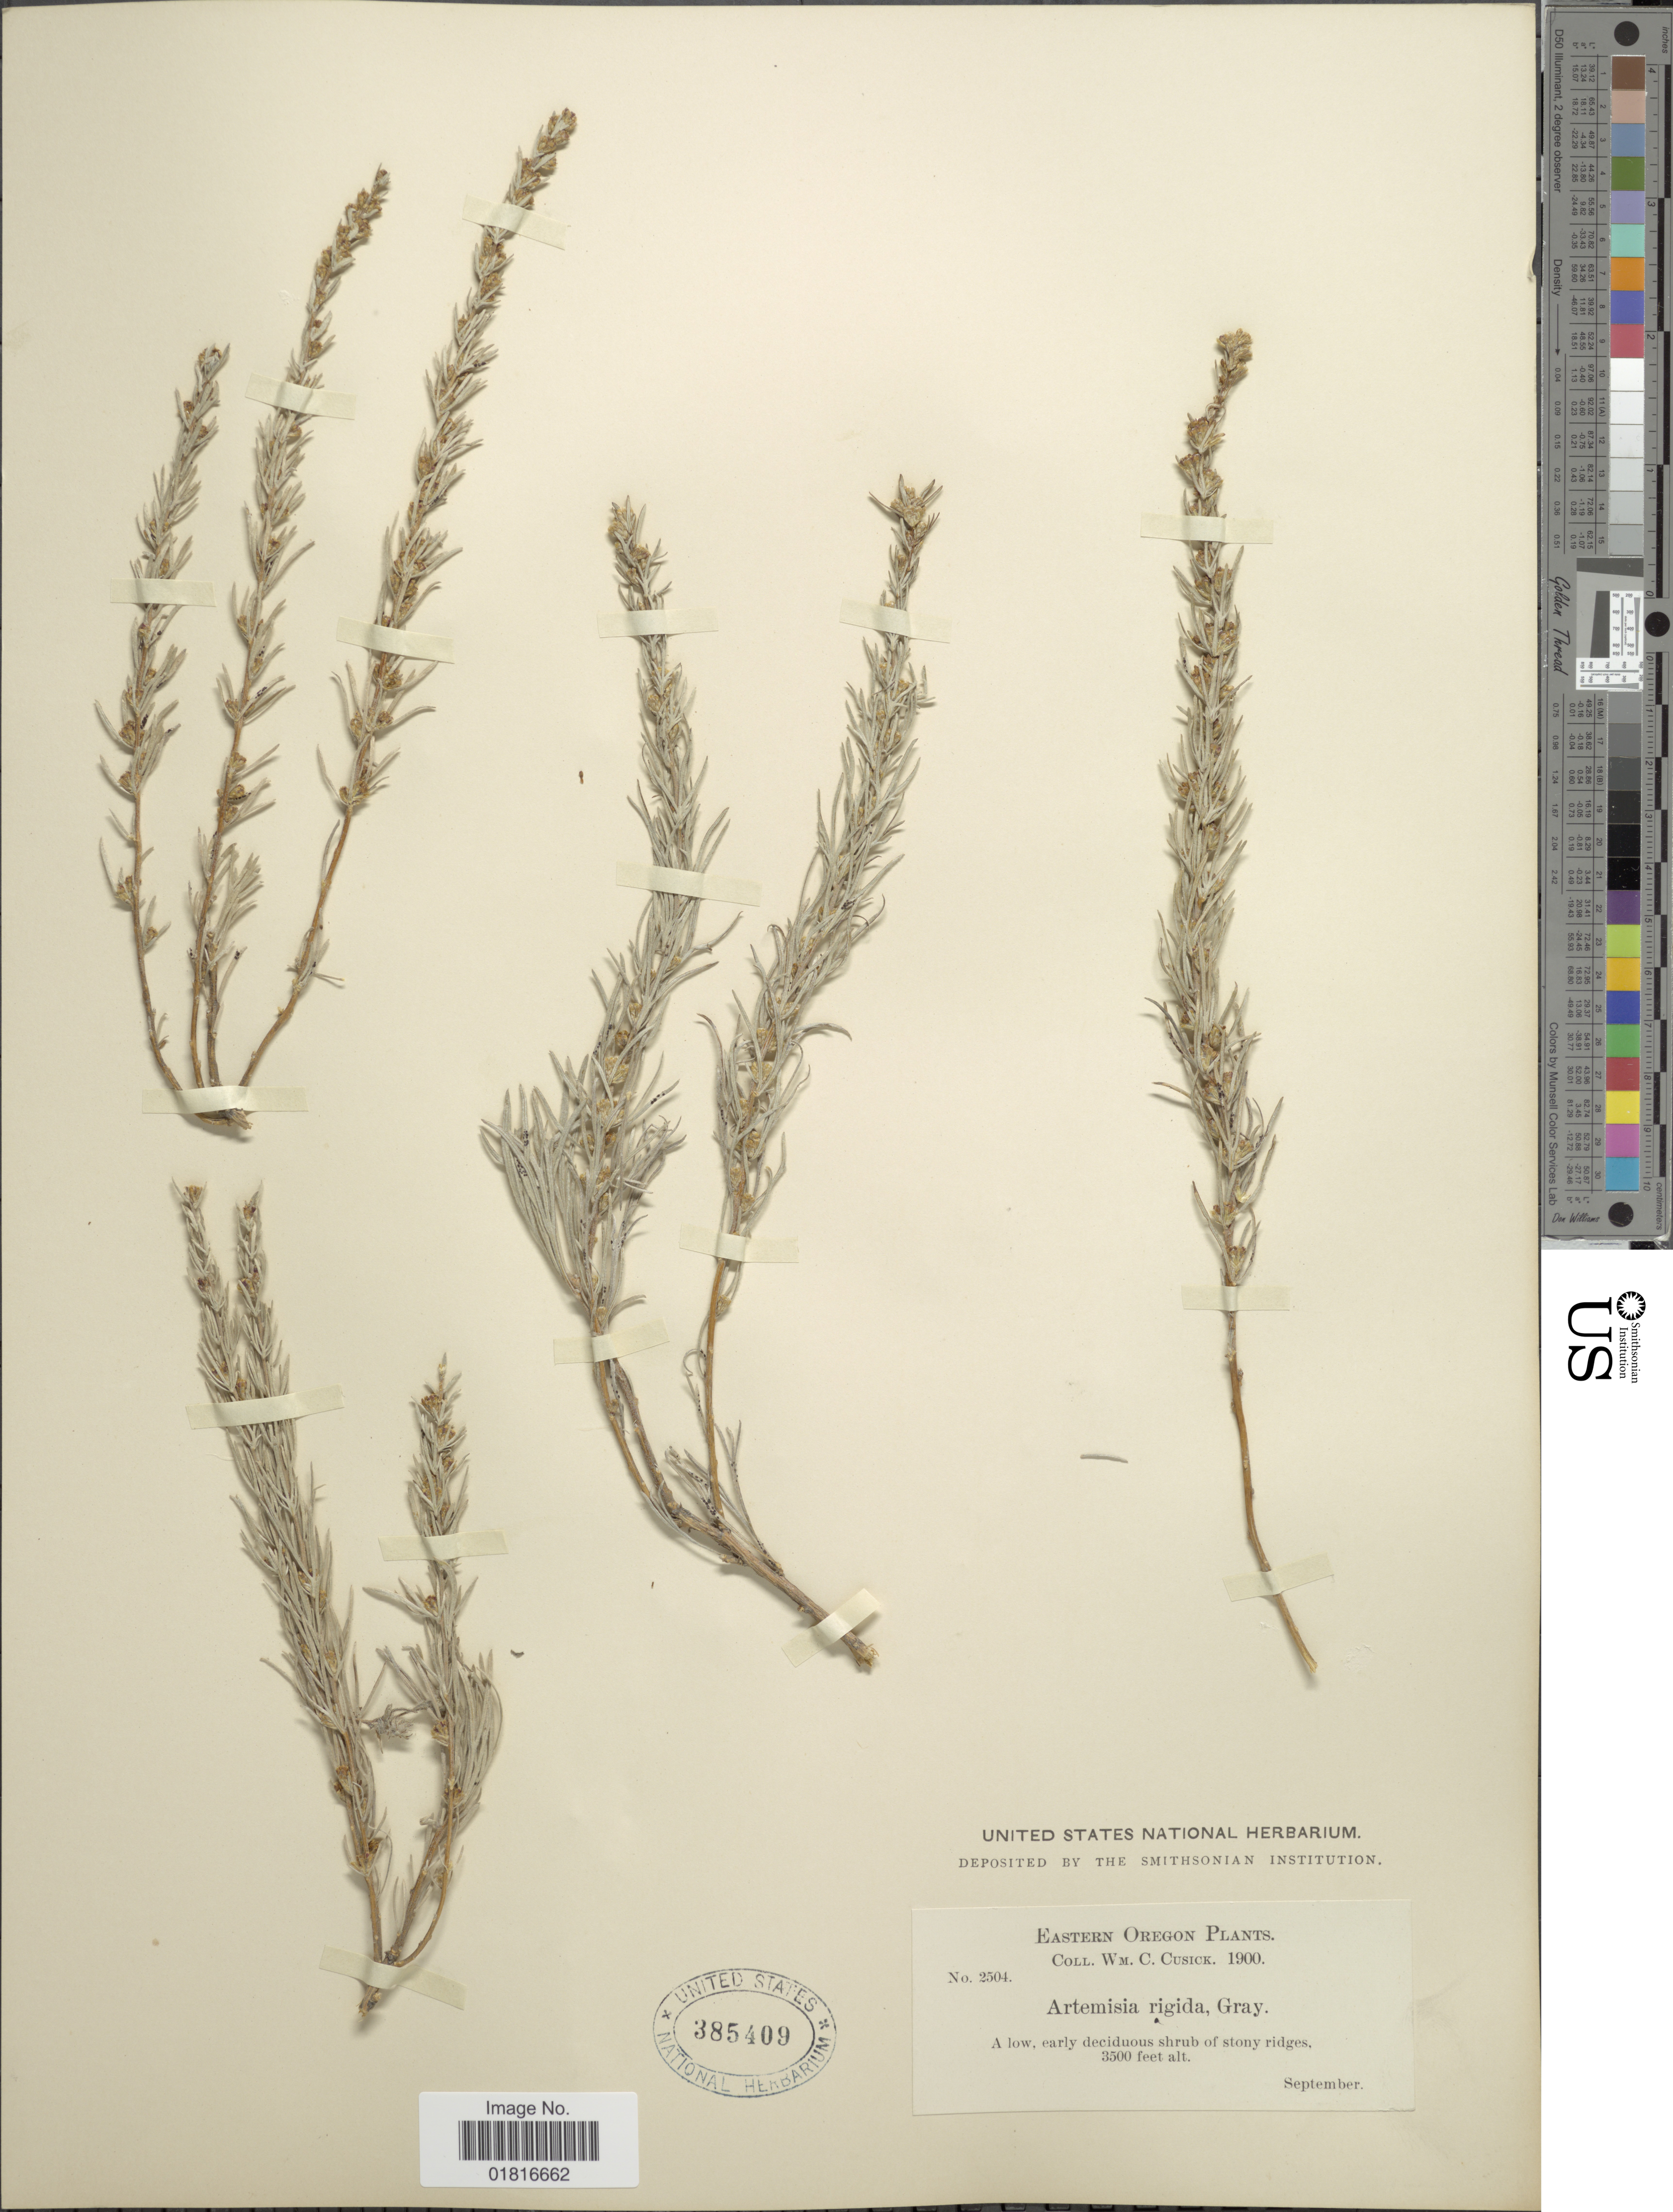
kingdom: Plantae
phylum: Tracheophyta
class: Magnoliopsida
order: Asterales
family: Asteraceae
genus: Artemisia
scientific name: Artemisia rigida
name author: (Nutt.) A. Gray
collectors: W. C. Cusick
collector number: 2504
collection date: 1900-09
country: United States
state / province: Oregon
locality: Eastern Oregon, A low, early deciduous shrub of stony ridges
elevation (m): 1067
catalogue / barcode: US 385409